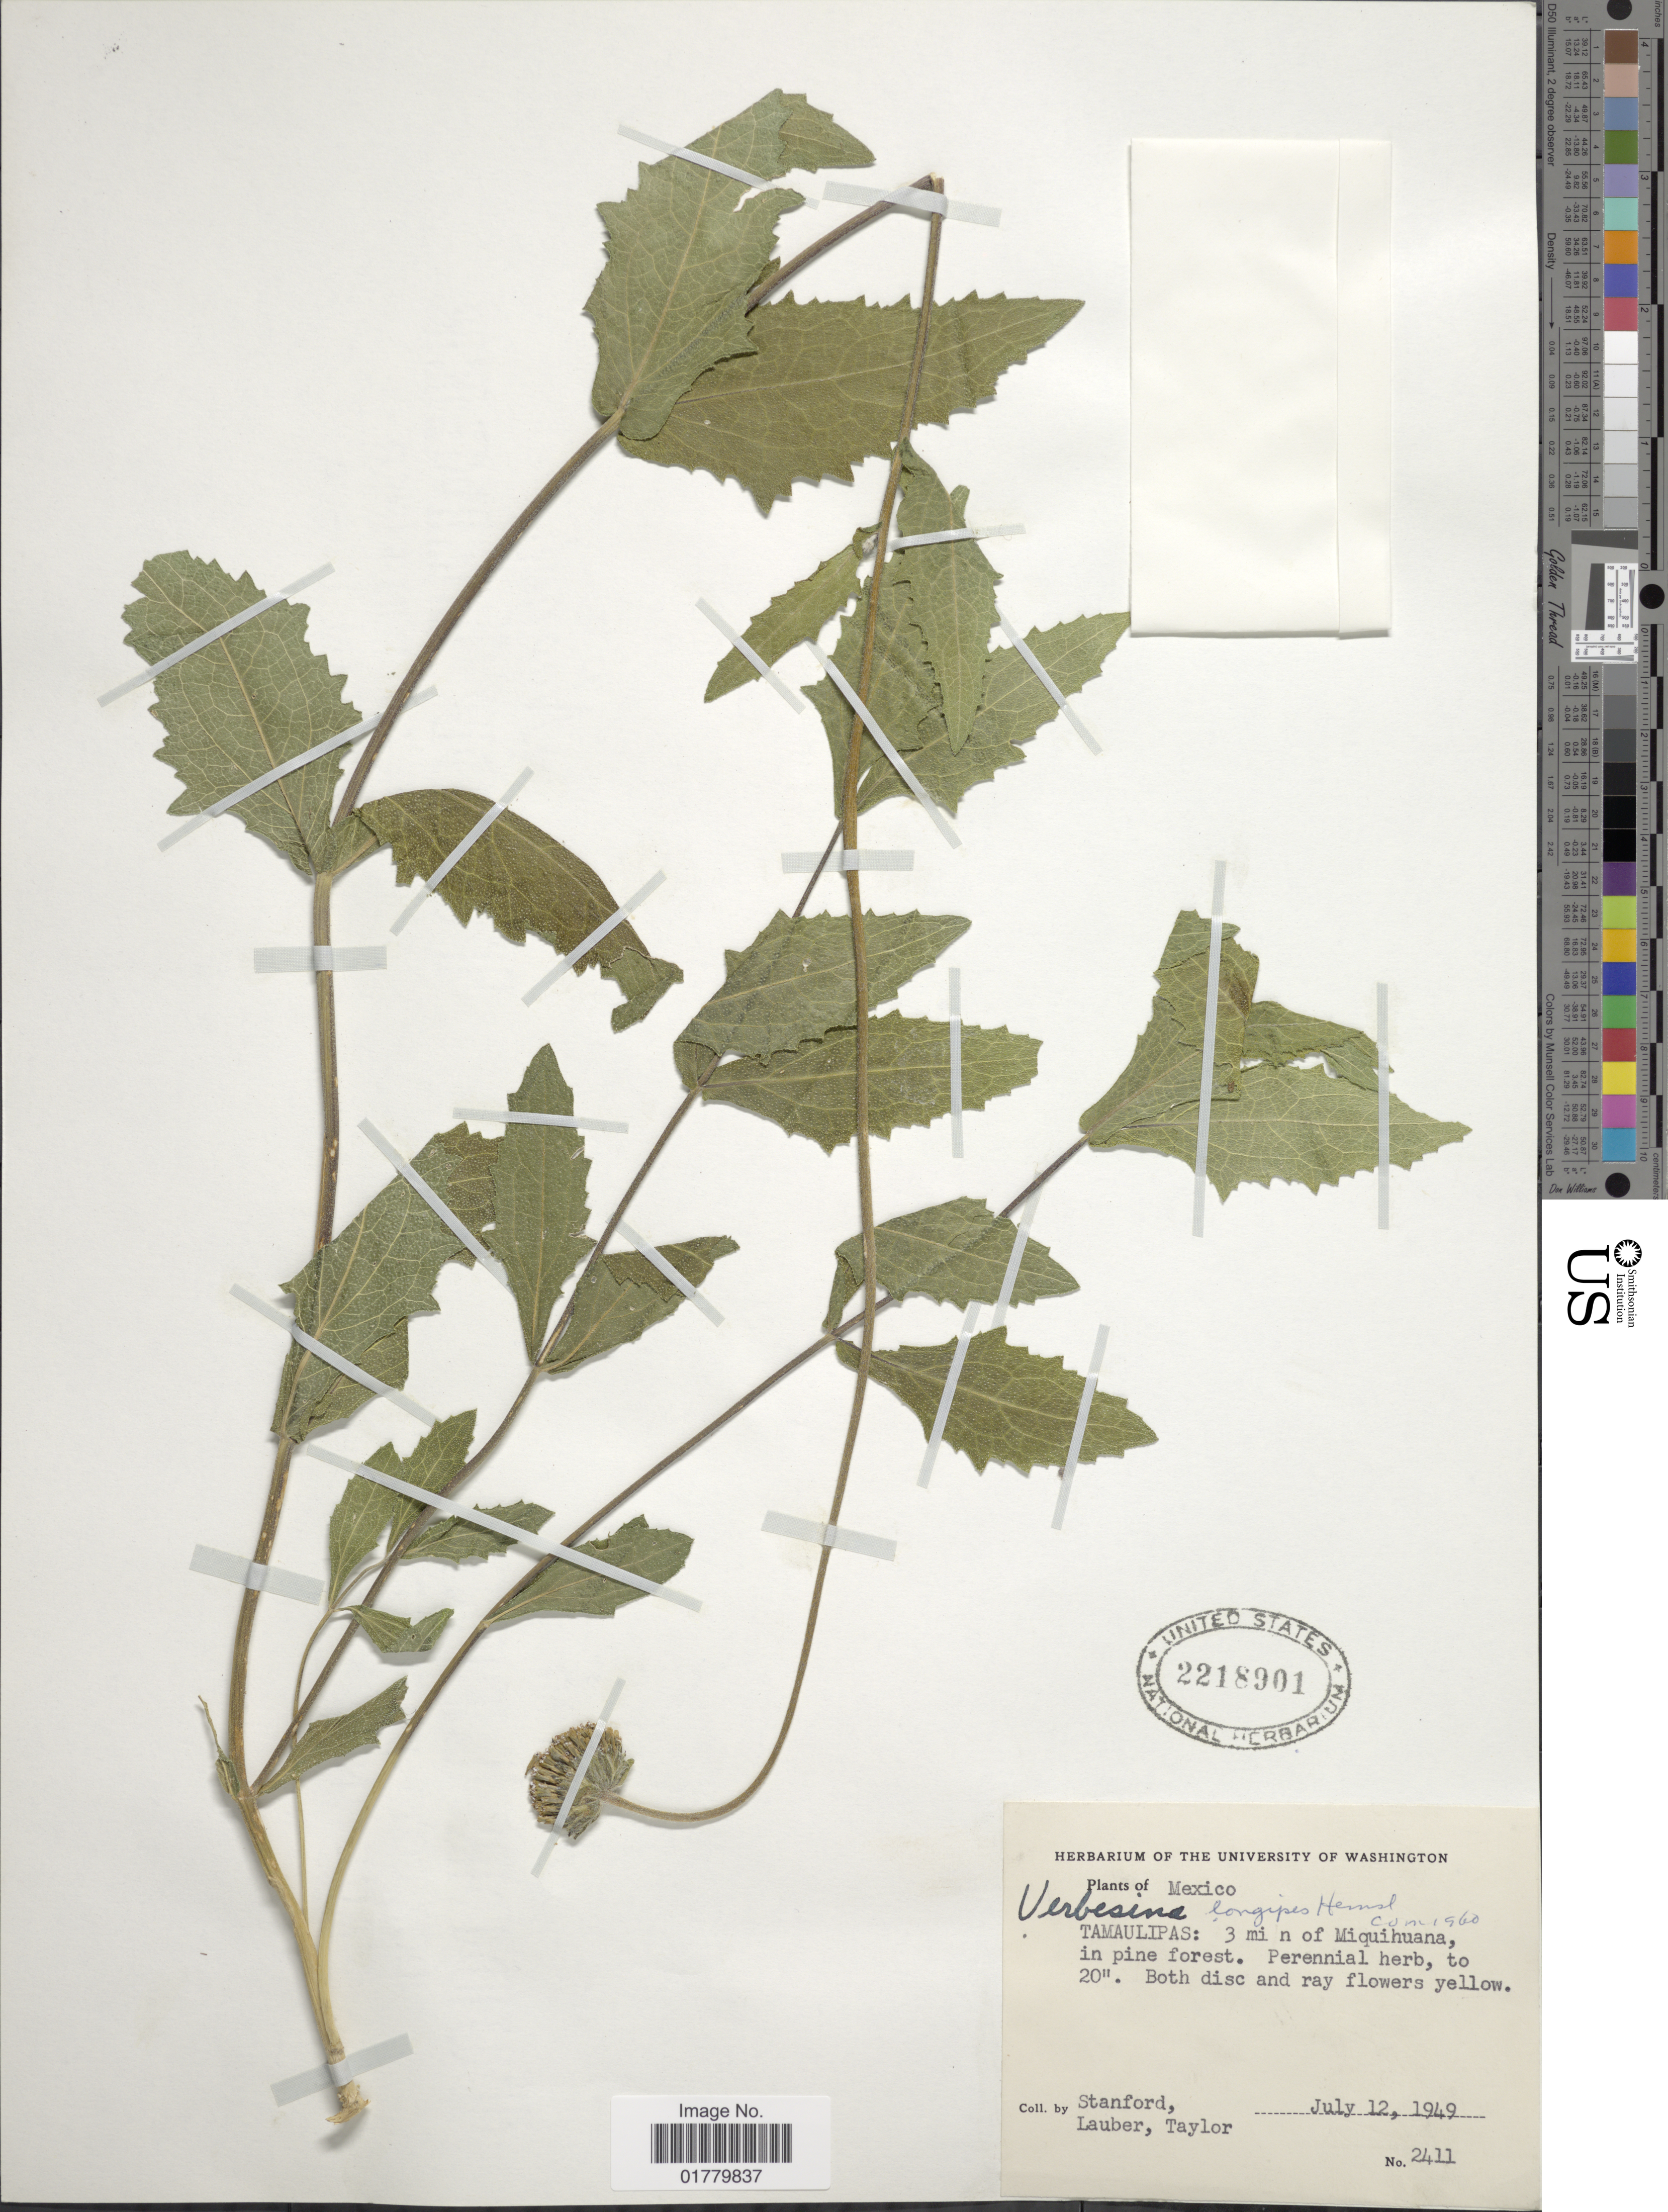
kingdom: Plantae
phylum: Tracheophyta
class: Magnoliopsida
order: Asterales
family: Asteraceae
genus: Verbesina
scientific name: Verbesina longipes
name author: Hemsl.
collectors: -. Stanford, Lauber, -- & -- Taylor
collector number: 2411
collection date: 1949-07-12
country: Mexico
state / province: Tamaulipas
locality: Tamaulipas: 3 mi n of Miquihuana, in pine forest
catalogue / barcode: US 2218901